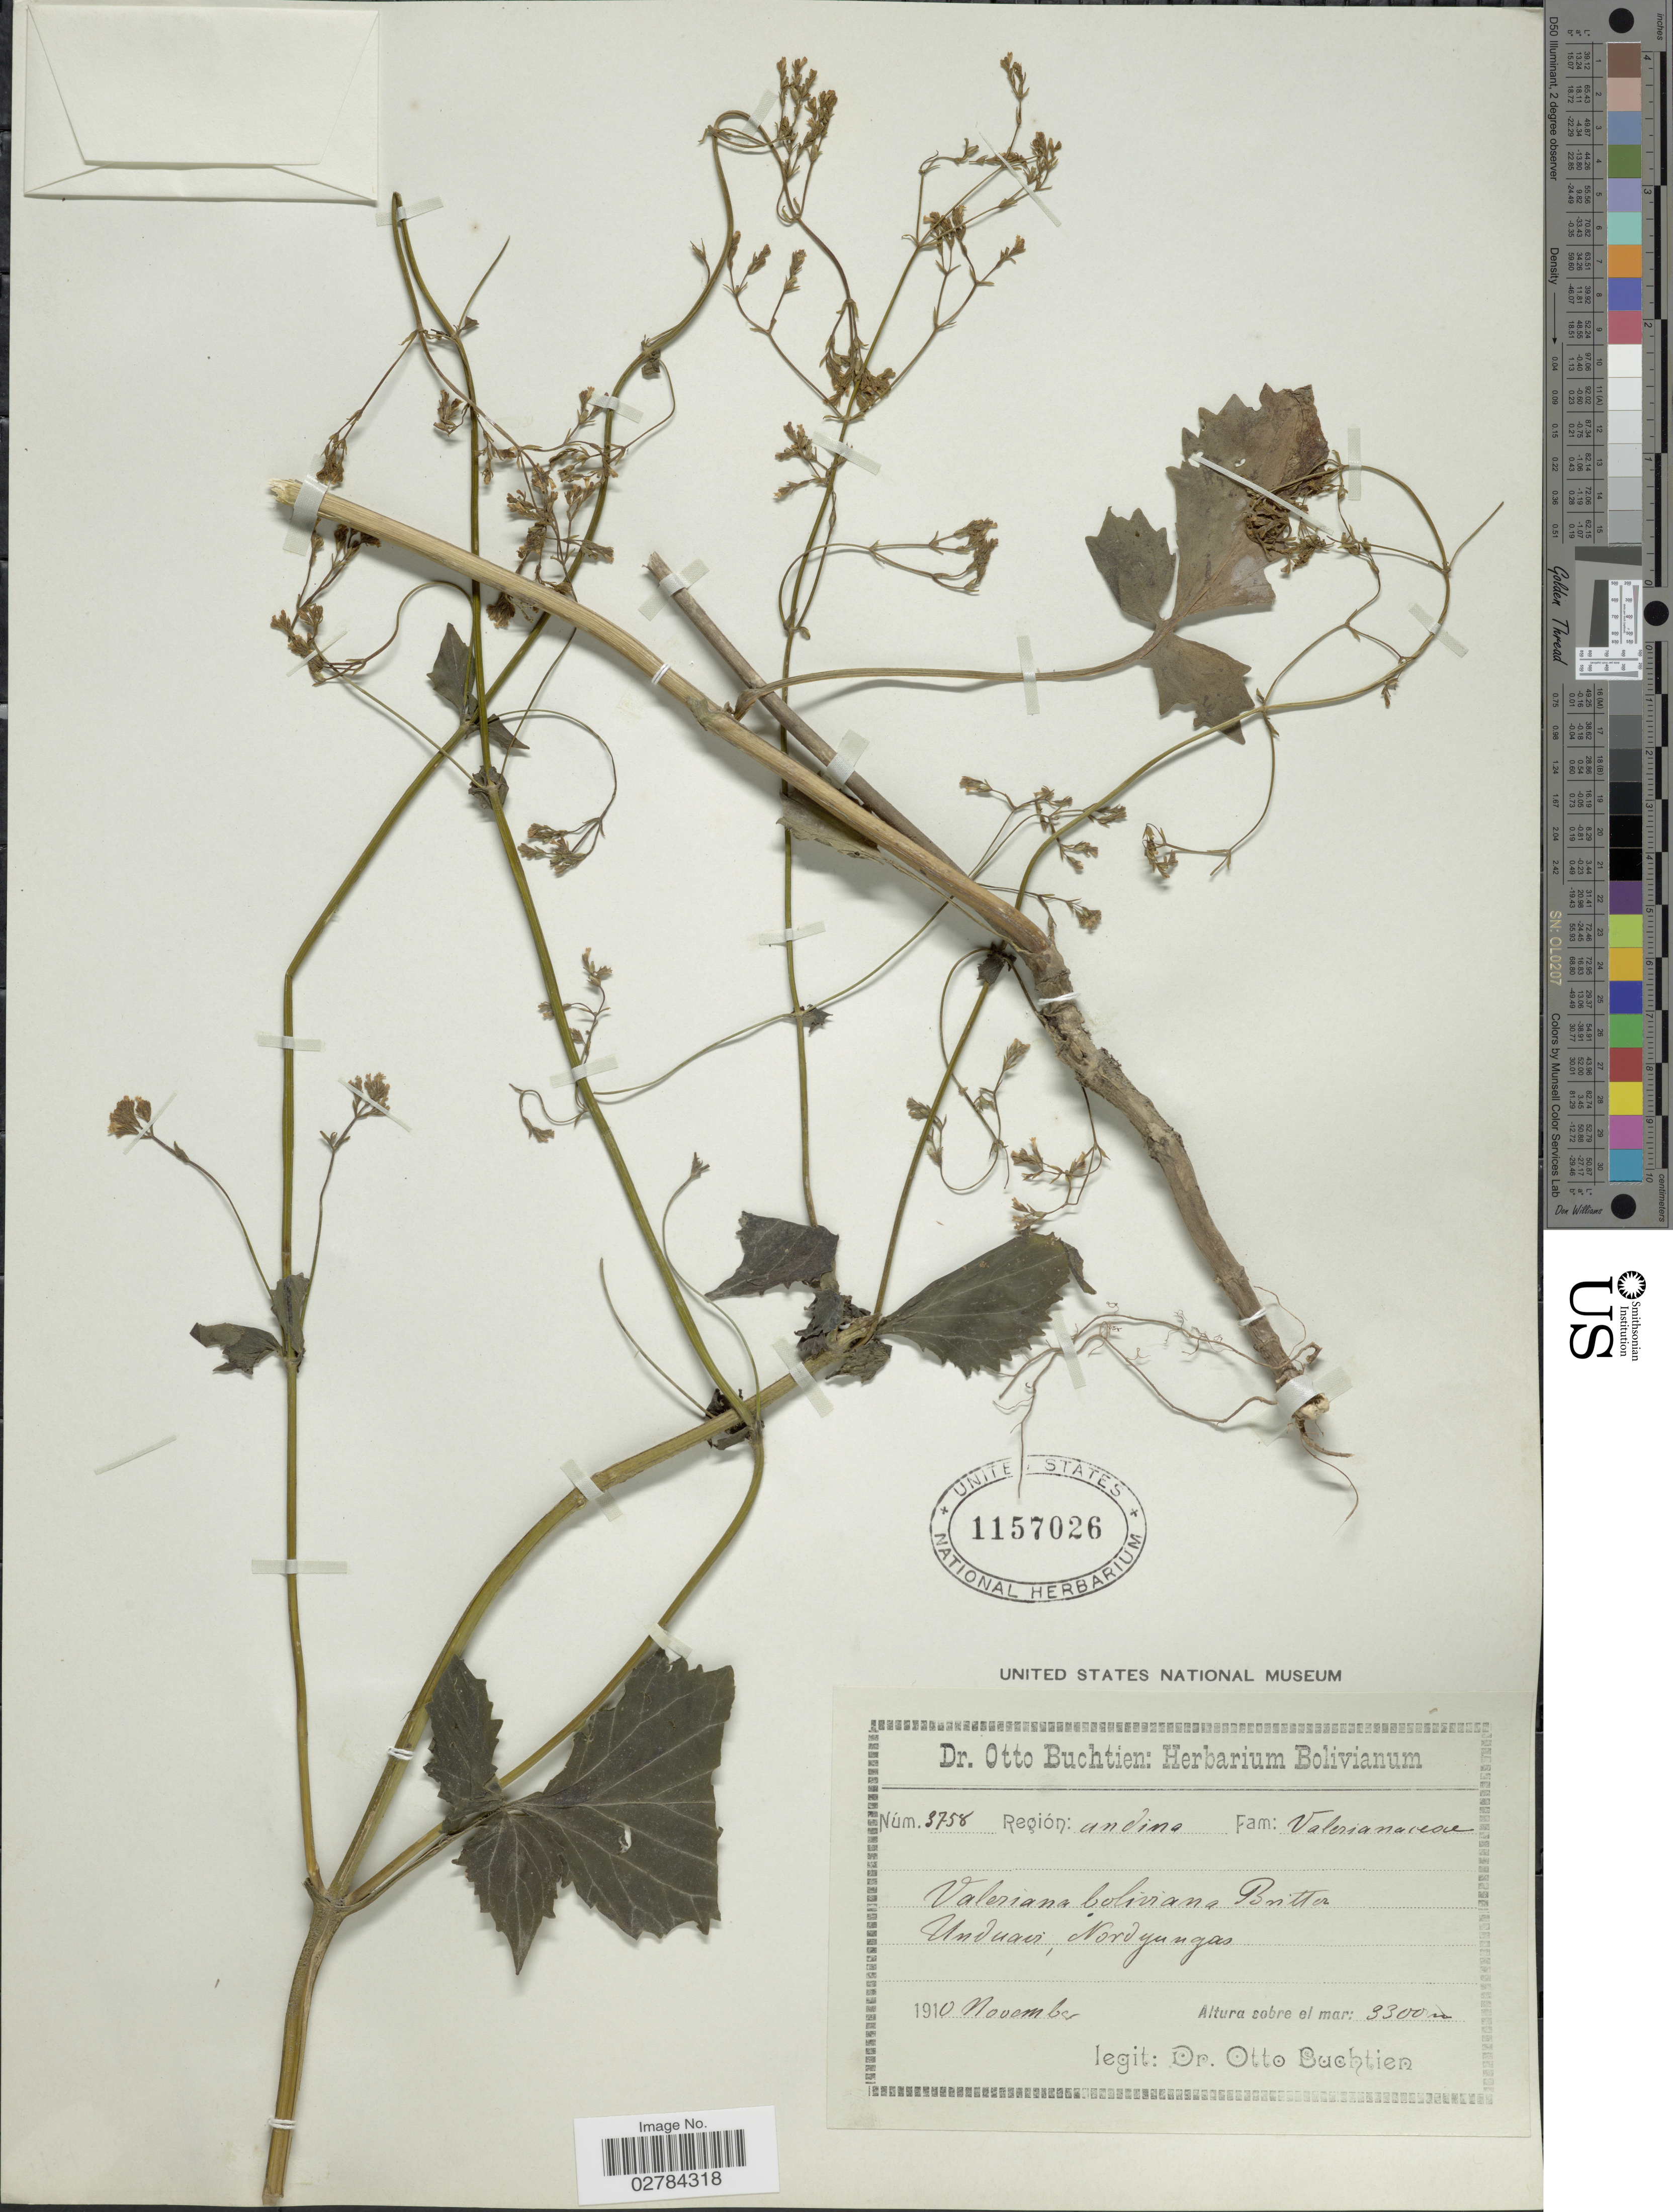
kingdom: Plantae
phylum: Tracheophyta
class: Magnoliopsida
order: Dipsacales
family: Caprifoliaceae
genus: Valeriana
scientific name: Valeriana boliviana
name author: Britton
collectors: O. Buchtien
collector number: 3756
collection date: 1910-11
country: Bolivia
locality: Unduavi, Nordyungas.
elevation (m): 3300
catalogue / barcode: US 1157026